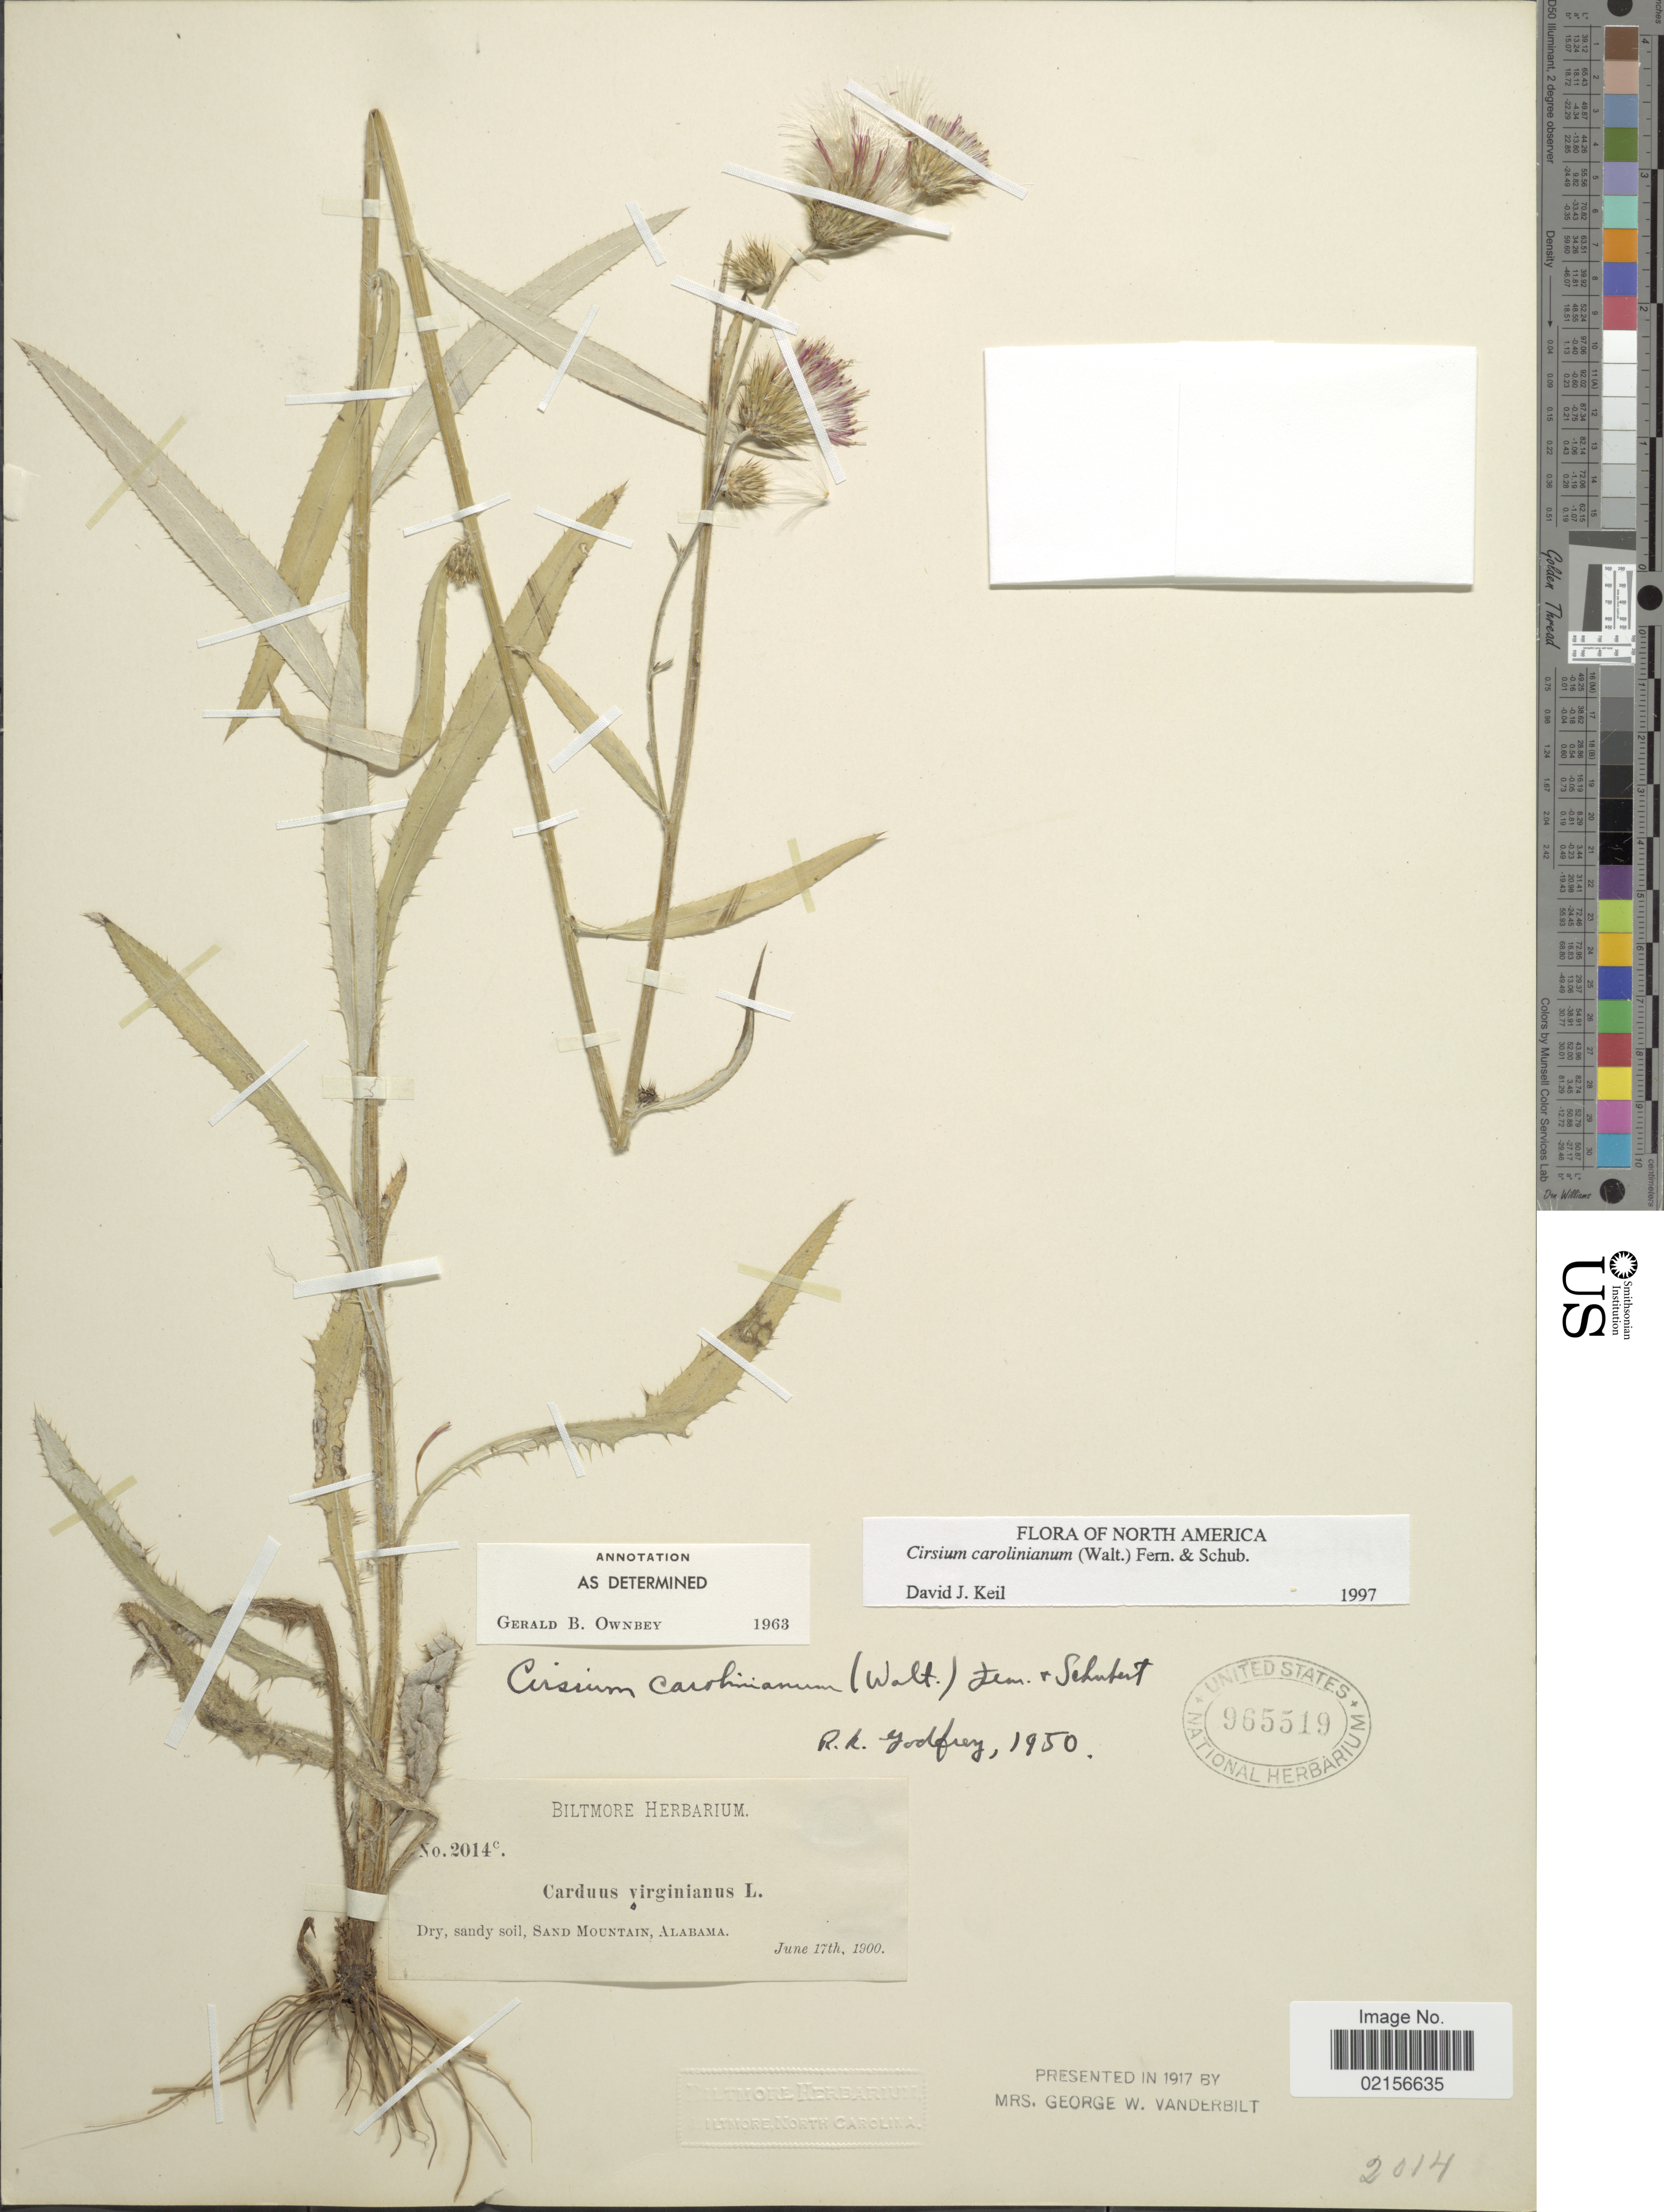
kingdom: Plantae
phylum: Tracheophyta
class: Magnoliopsida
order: Asterales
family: Asteraceae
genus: Cirsium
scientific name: Cirsium carolinianum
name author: (Walter) Fernald & Schub.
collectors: ex herb. Biltmore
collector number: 2014c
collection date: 1900-06-17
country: United States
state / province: Alabama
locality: Dry, sandy soil, Sand Mountain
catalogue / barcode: US 965519